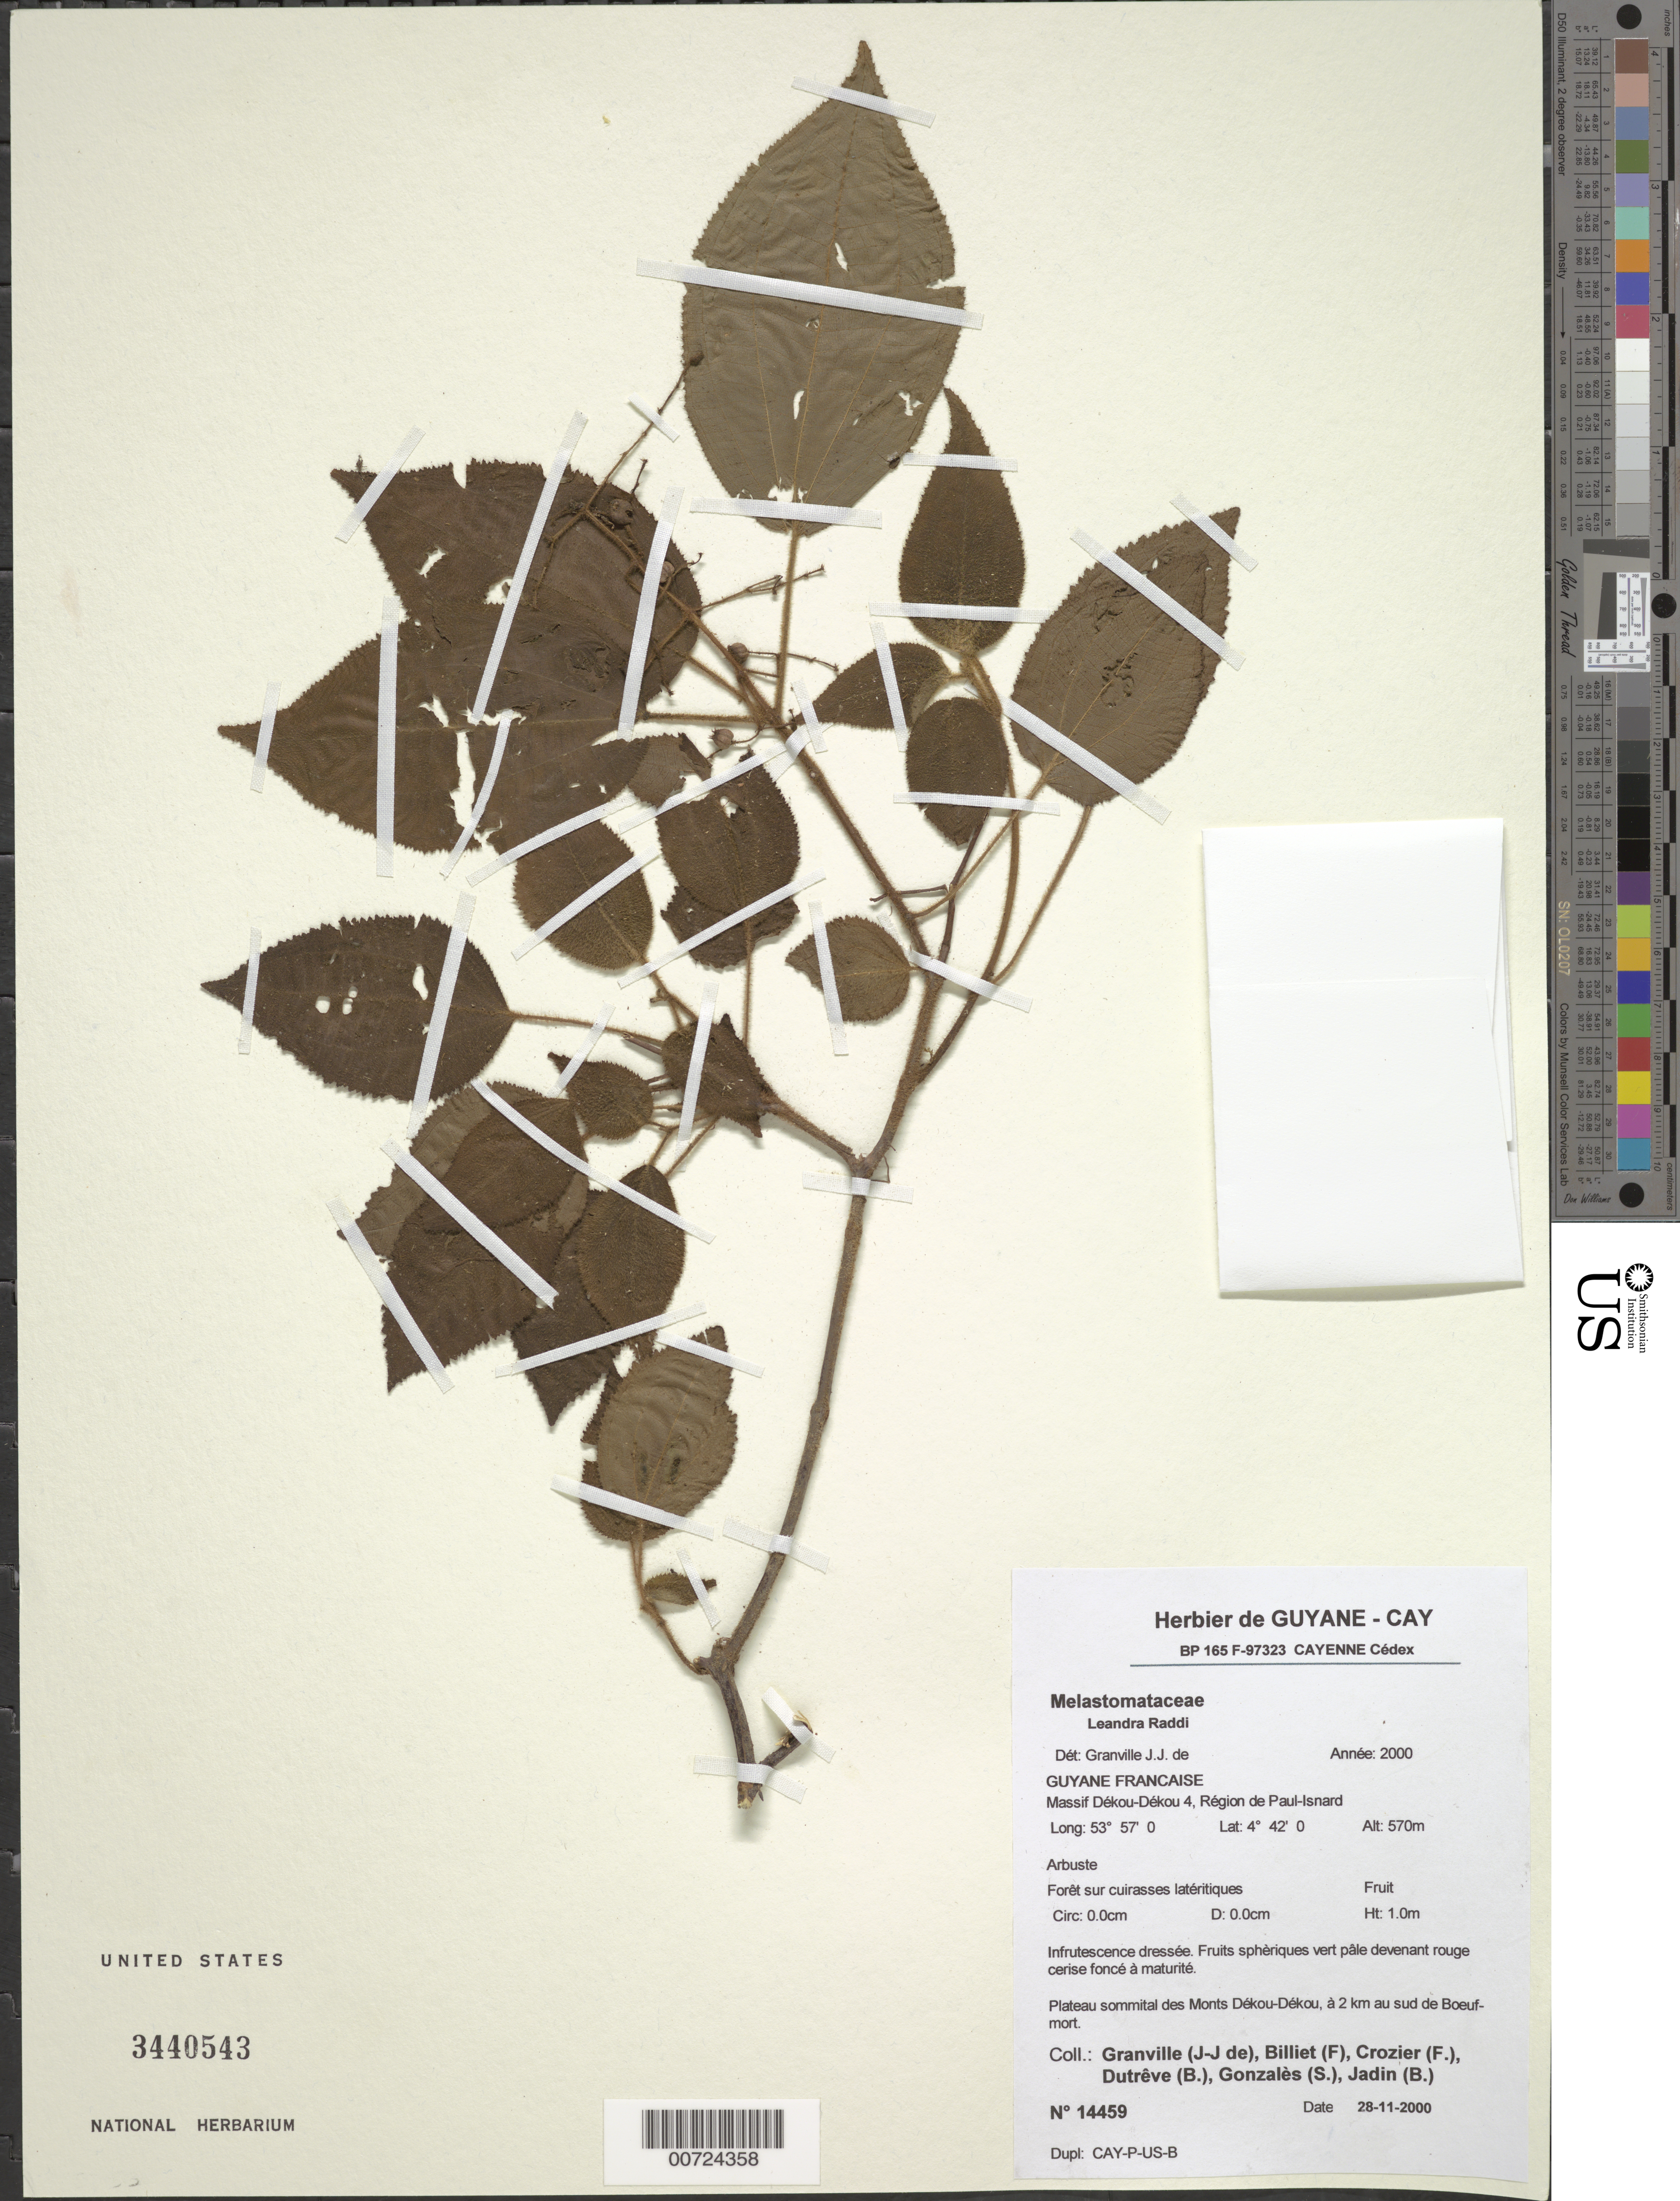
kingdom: Plantae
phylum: Tracheophyta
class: Magnoliopsida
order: Myrtales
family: Melastomataceae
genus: Leandra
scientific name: Leandra sp.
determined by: Granville, J. J. de, (CAY), Institut de Recherche pour le Developpement (IRD) (FRENCH GUIANA)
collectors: J.-J. de Granville, F. Billiet, F. Crozier, B. Dutrêve, S. Gonzales & B. Jadin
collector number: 14459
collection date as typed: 28-Nov-00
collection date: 2000-11-28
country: French Guiana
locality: Massif Dékou-Dékou 4, région de Paul-Isnard; 2 km au sud de Boeuf-Mort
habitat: Forest on laterite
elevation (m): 570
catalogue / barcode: US 3440543